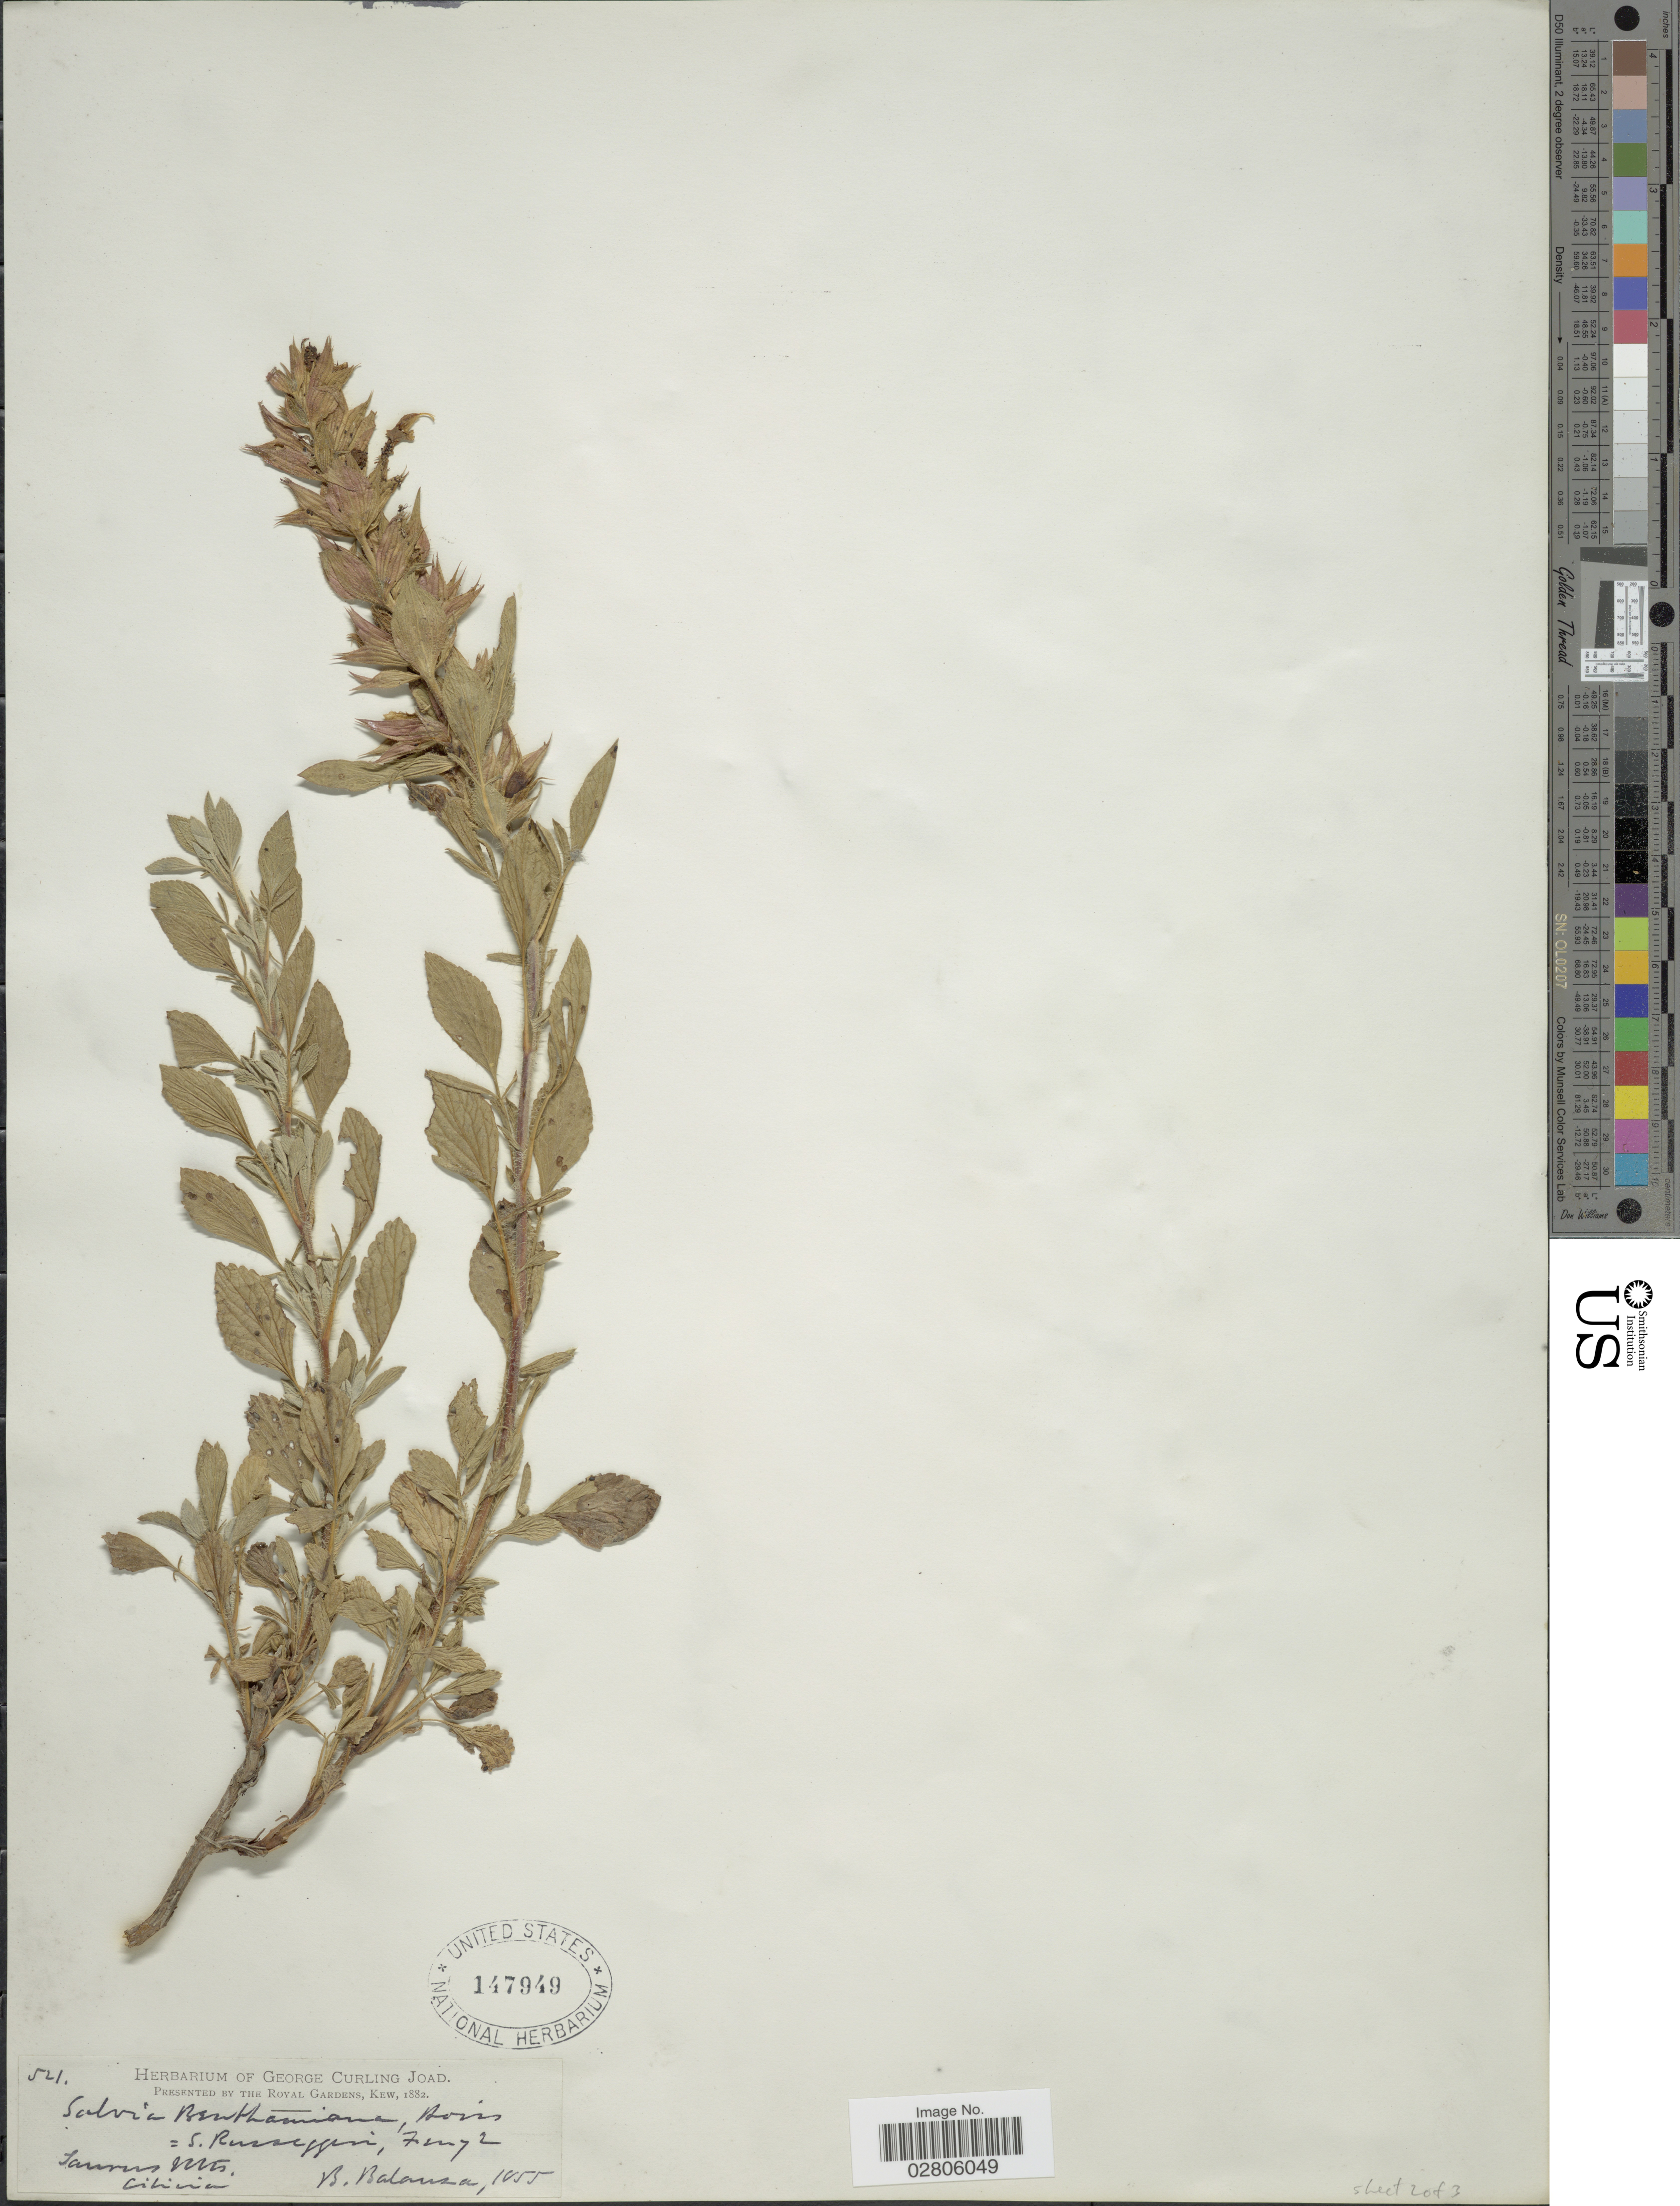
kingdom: Plantae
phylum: Tracheophyta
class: Magnoliopsida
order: Lamiales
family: Lamiaceae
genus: Salvia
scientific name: Salvia heldreichiana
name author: Boiss.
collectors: B. Balansa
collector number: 521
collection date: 1855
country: Turkey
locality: Taurus Mts. Ciclivia [interpreted]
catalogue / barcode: US 147949